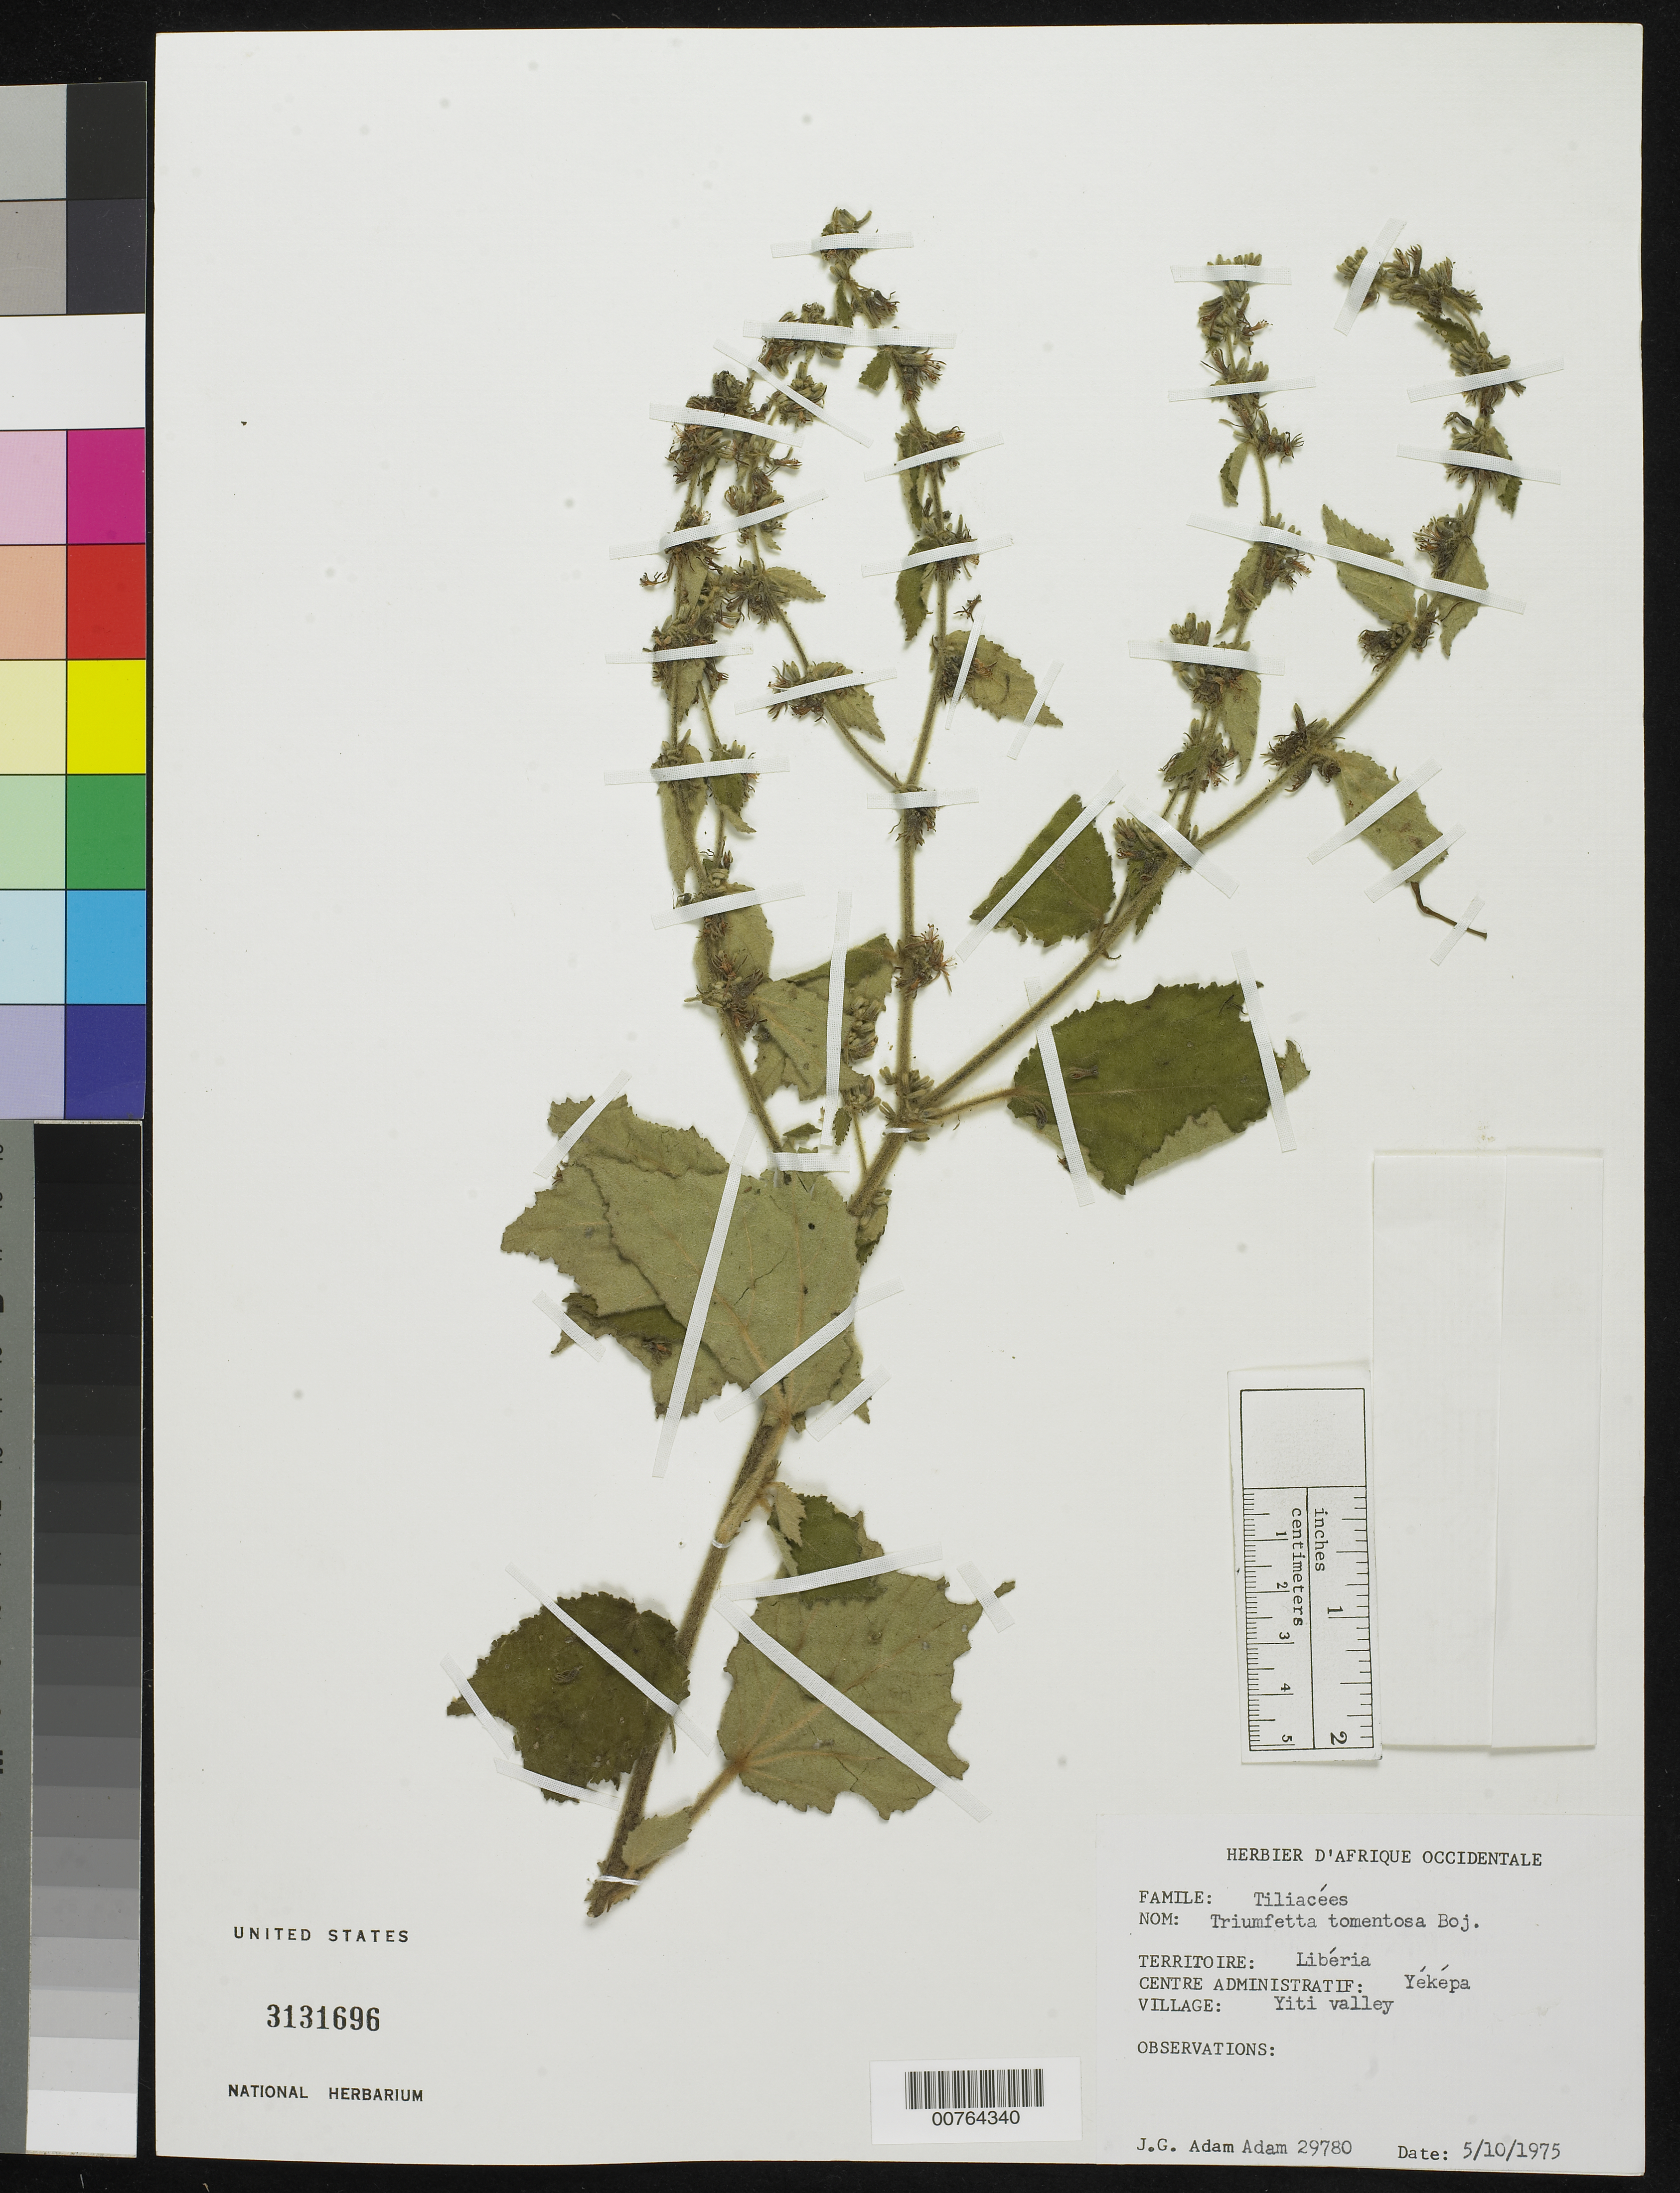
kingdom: Plantae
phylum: Tracheophyta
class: Magnoliopsida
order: Malvales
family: Malvaceae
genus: Triumfetta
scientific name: Triumfetta tomentosa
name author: Bojer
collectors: J. Adam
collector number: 29780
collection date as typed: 05 May 1975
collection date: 1975-05-05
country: Liberia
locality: Yekepa: Yiti Valley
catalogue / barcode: US 3131696